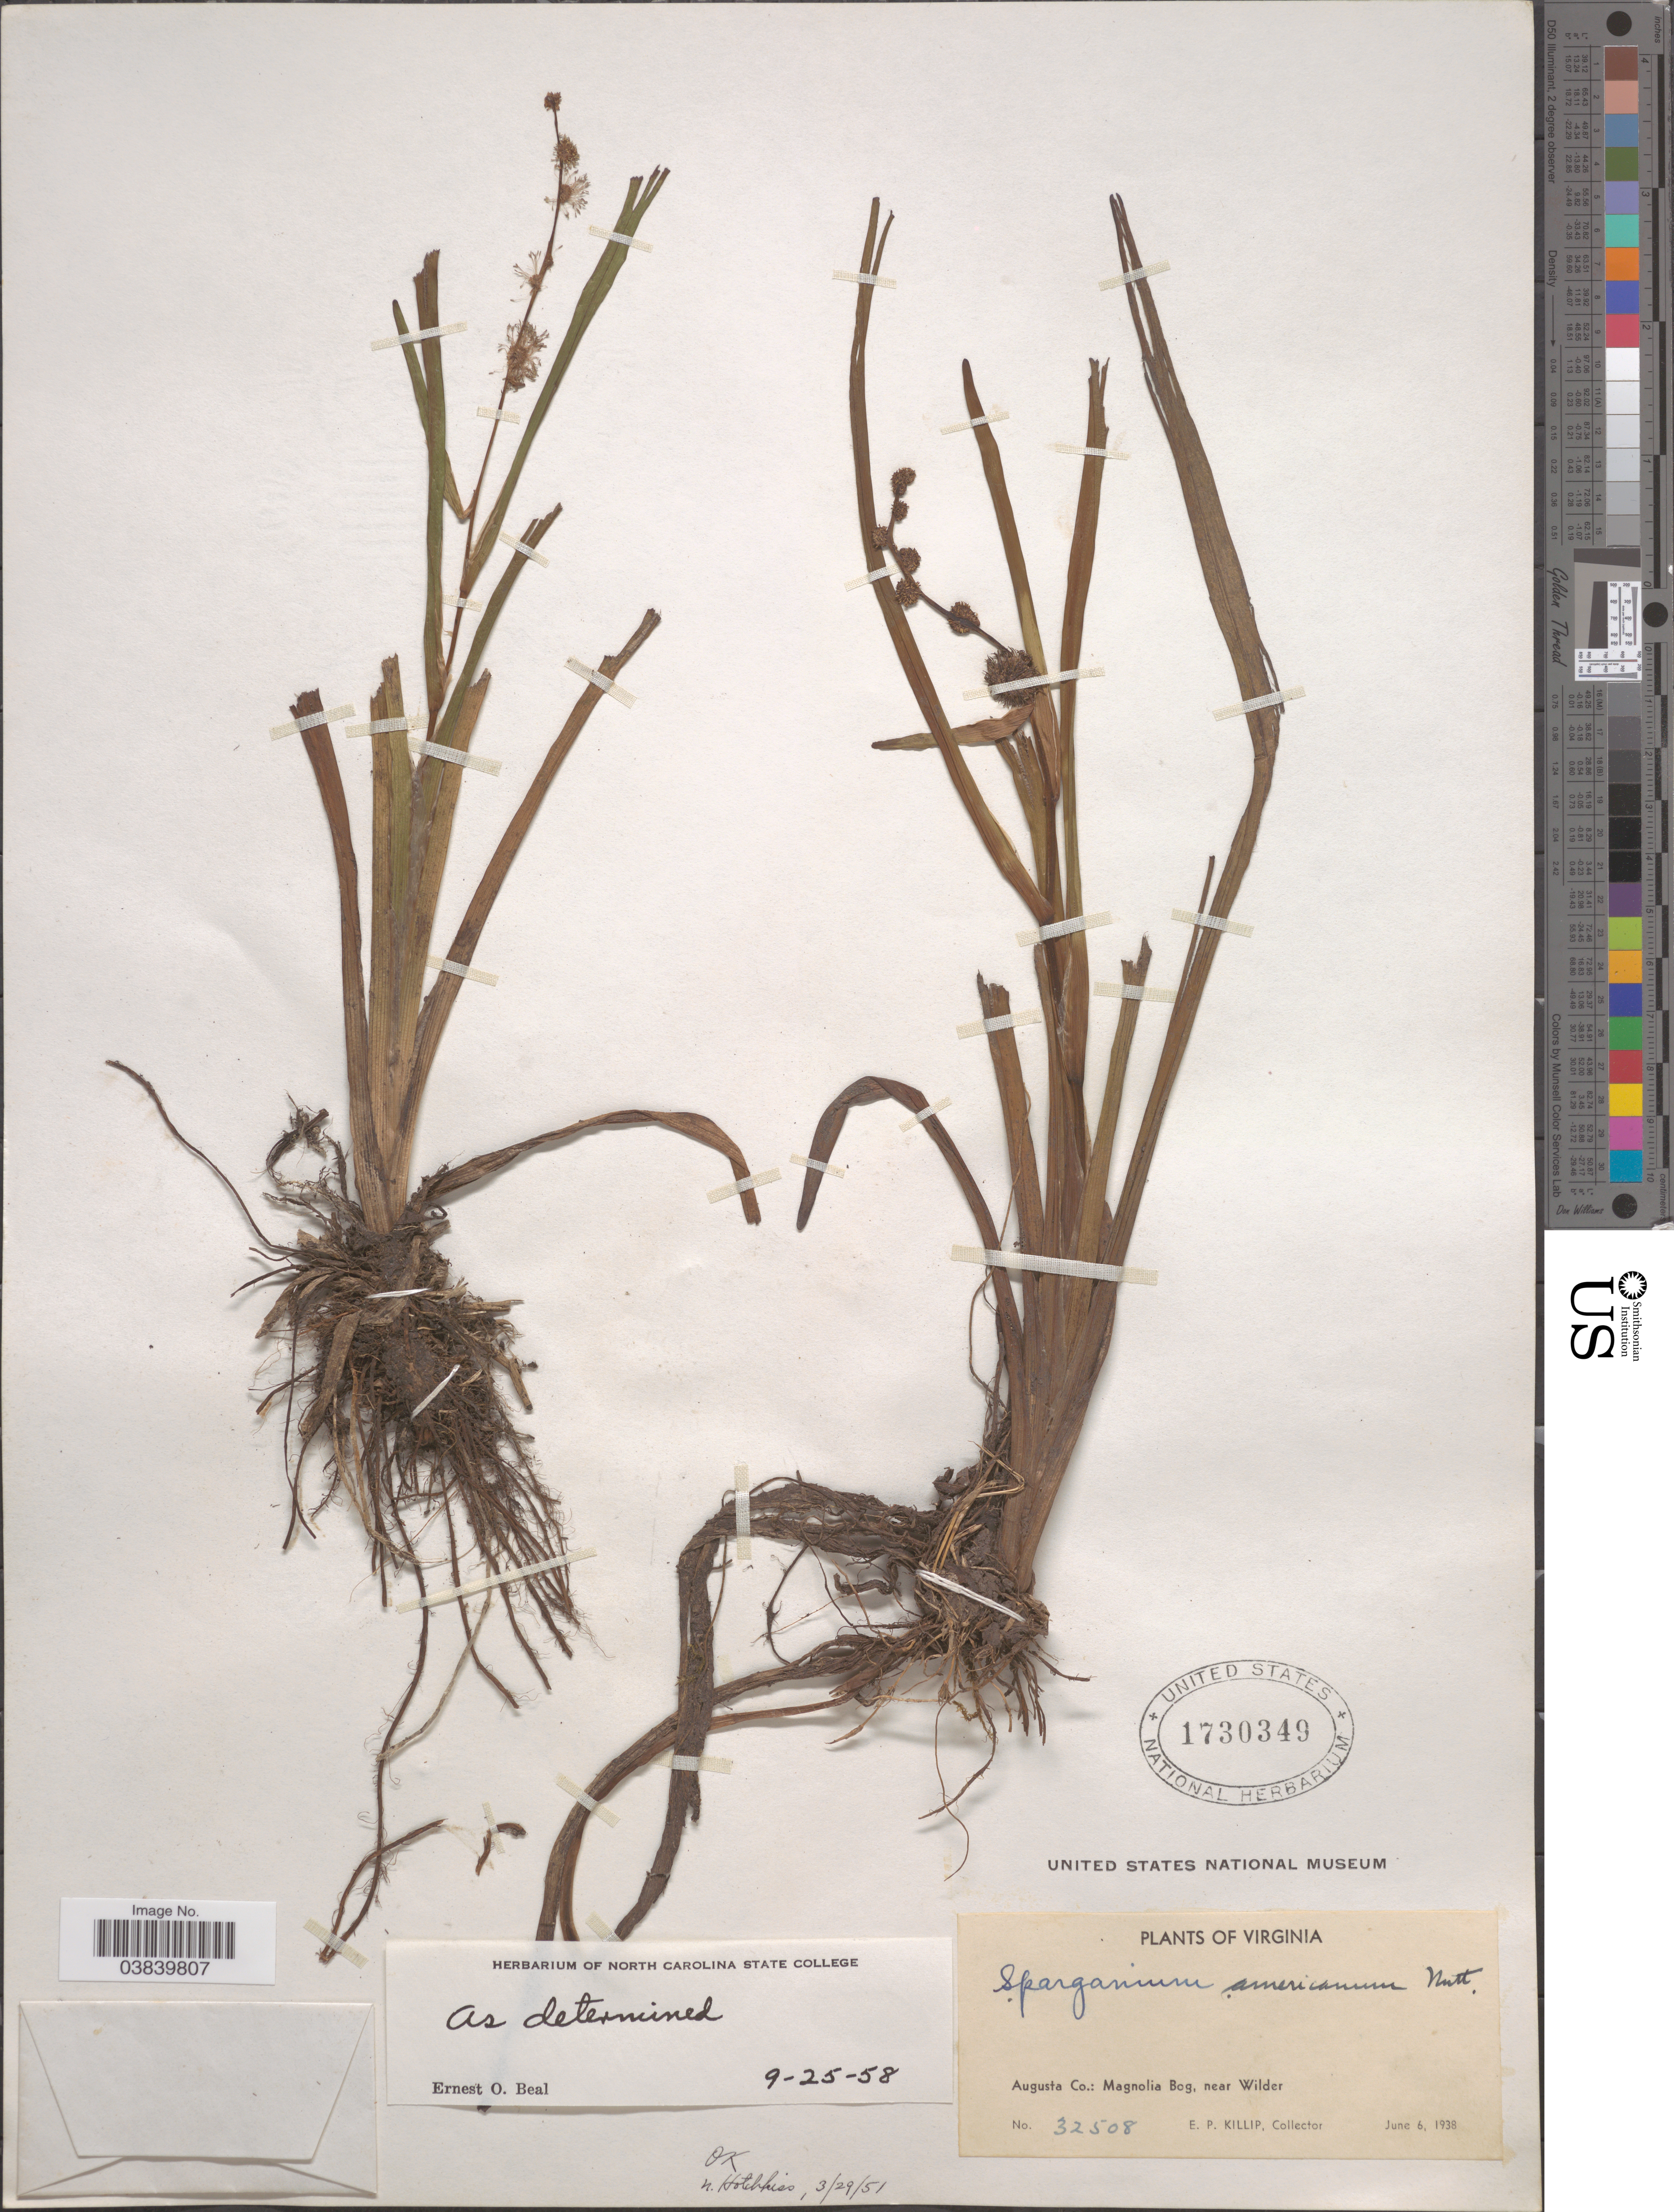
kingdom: Plantae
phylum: Tracheophyta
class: Liliopsida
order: Poales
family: Typhaceae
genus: Sparganium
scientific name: Sparganium americanum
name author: Nutt.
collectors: E. P. Killip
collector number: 32508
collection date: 1938-06-06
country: United States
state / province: Virginia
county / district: Augusta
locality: Augusta Co.: Magnolia Bog, near Wilder.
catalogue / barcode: US 1730349